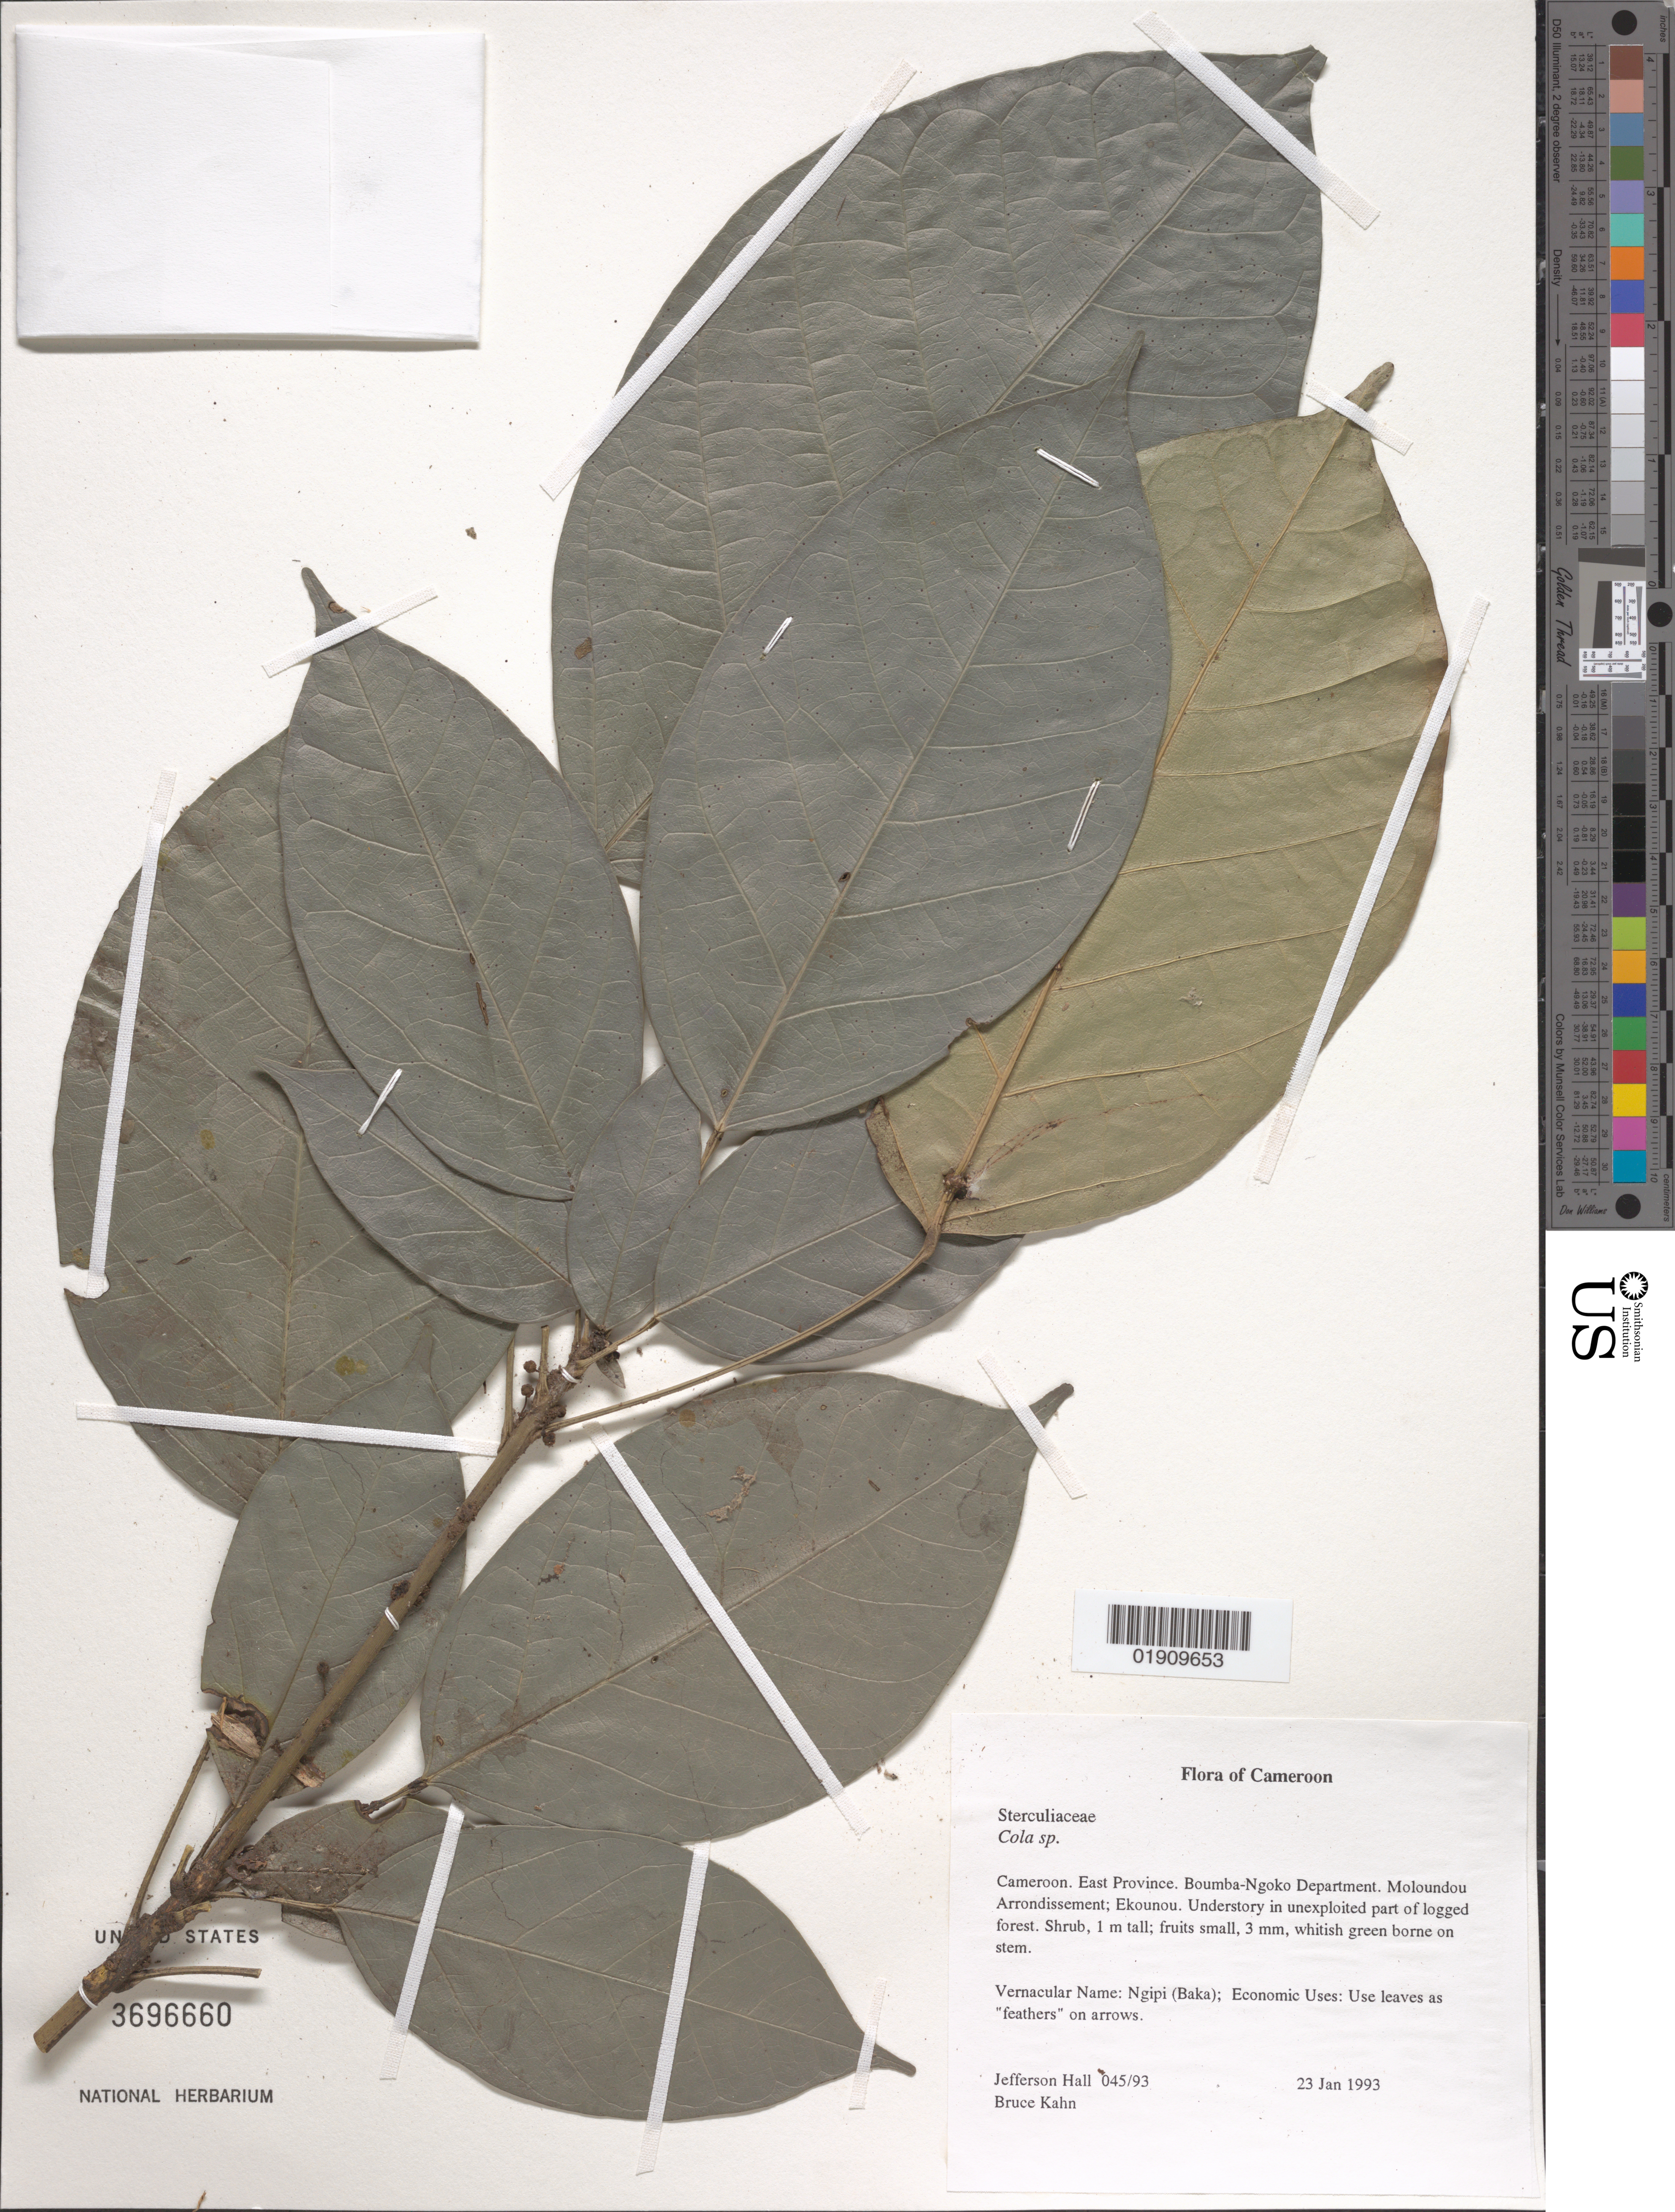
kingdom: Plantae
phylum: Tracheophyta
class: Magnoliopsida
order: Malvales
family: Malvaceae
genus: Cola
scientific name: Cola sp.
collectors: J. Hall & B. Kahn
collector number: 045/93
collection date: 1993-12-24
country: Cameroon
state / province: Est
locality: Boumba-Ngoko Department. Boumba-Ngoko Department. Moloundou Arroundissement; Ekounou, 3 km west of port.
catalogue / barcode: US 3696660